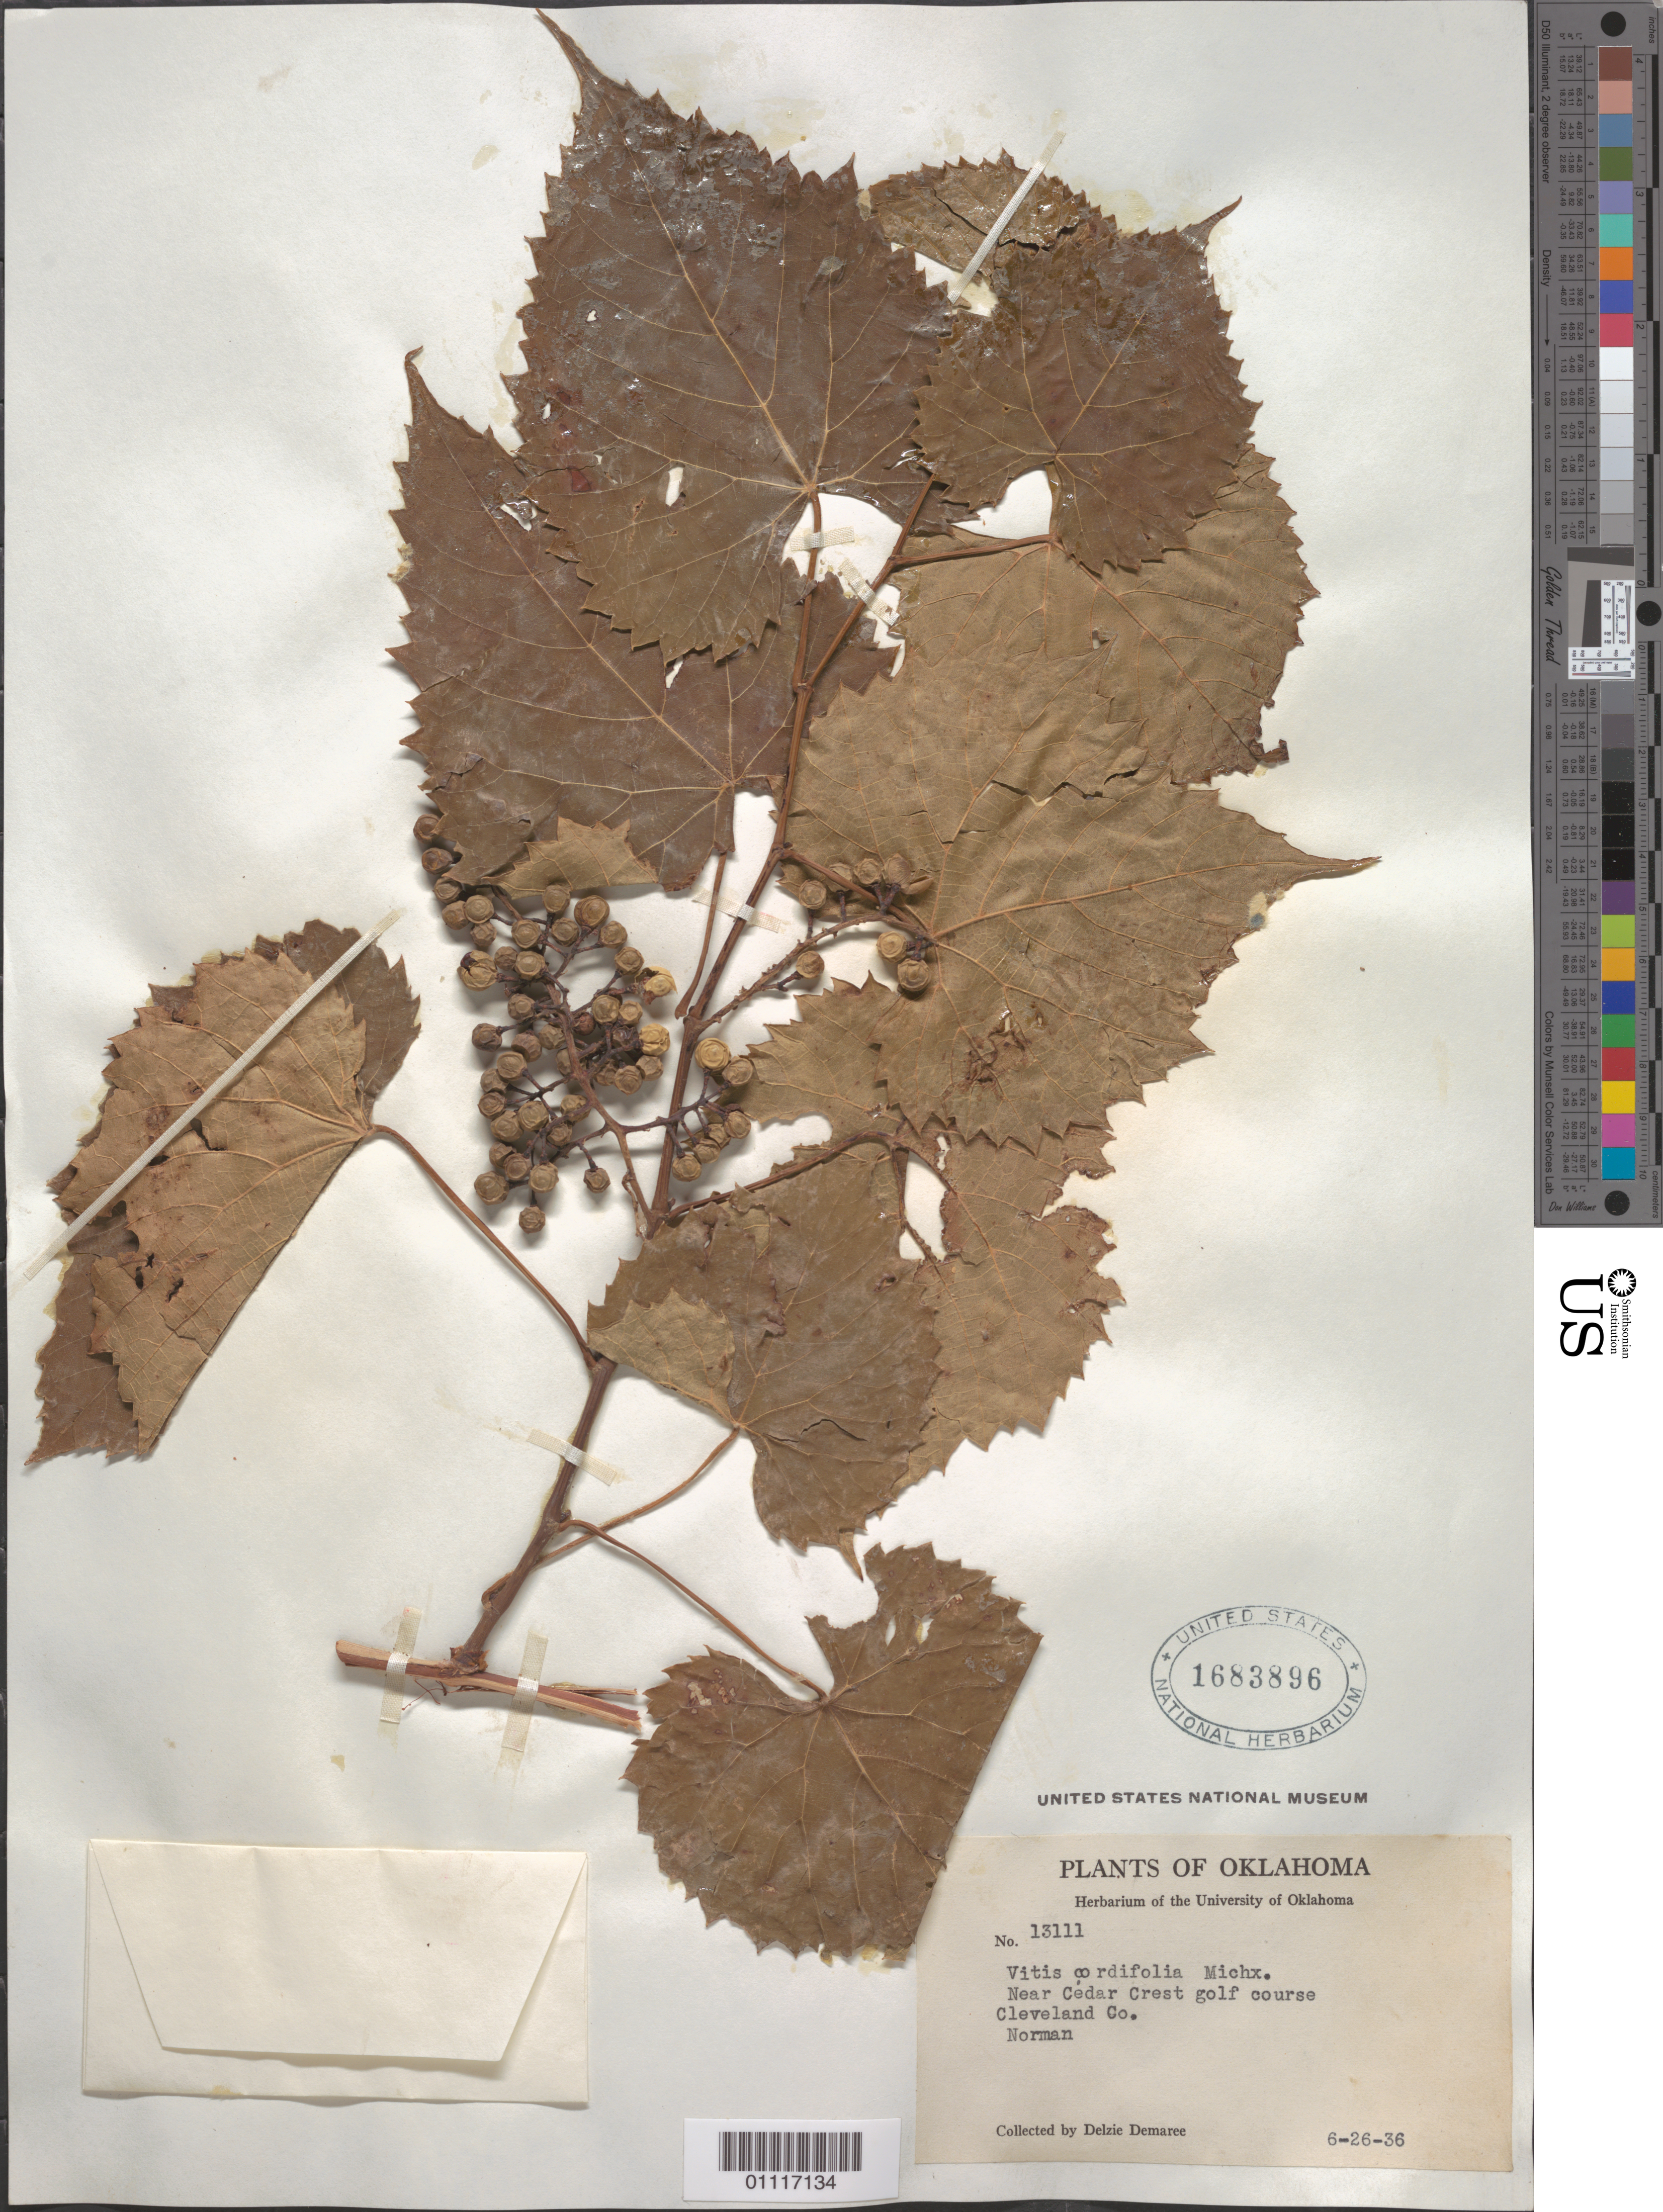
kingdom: Plantae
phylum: Tracheophyta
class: Magnoliopsida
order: Vitales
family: Vitaceae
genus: Vitis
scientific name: Vitis cordifolia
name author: Michx.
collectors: D. Demaree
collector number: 13111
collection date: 1936-06-26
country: United States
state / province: Oklahoma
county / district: Cleveland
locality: Near Cedar Crest golf course, Norman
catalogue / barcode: US 1683896